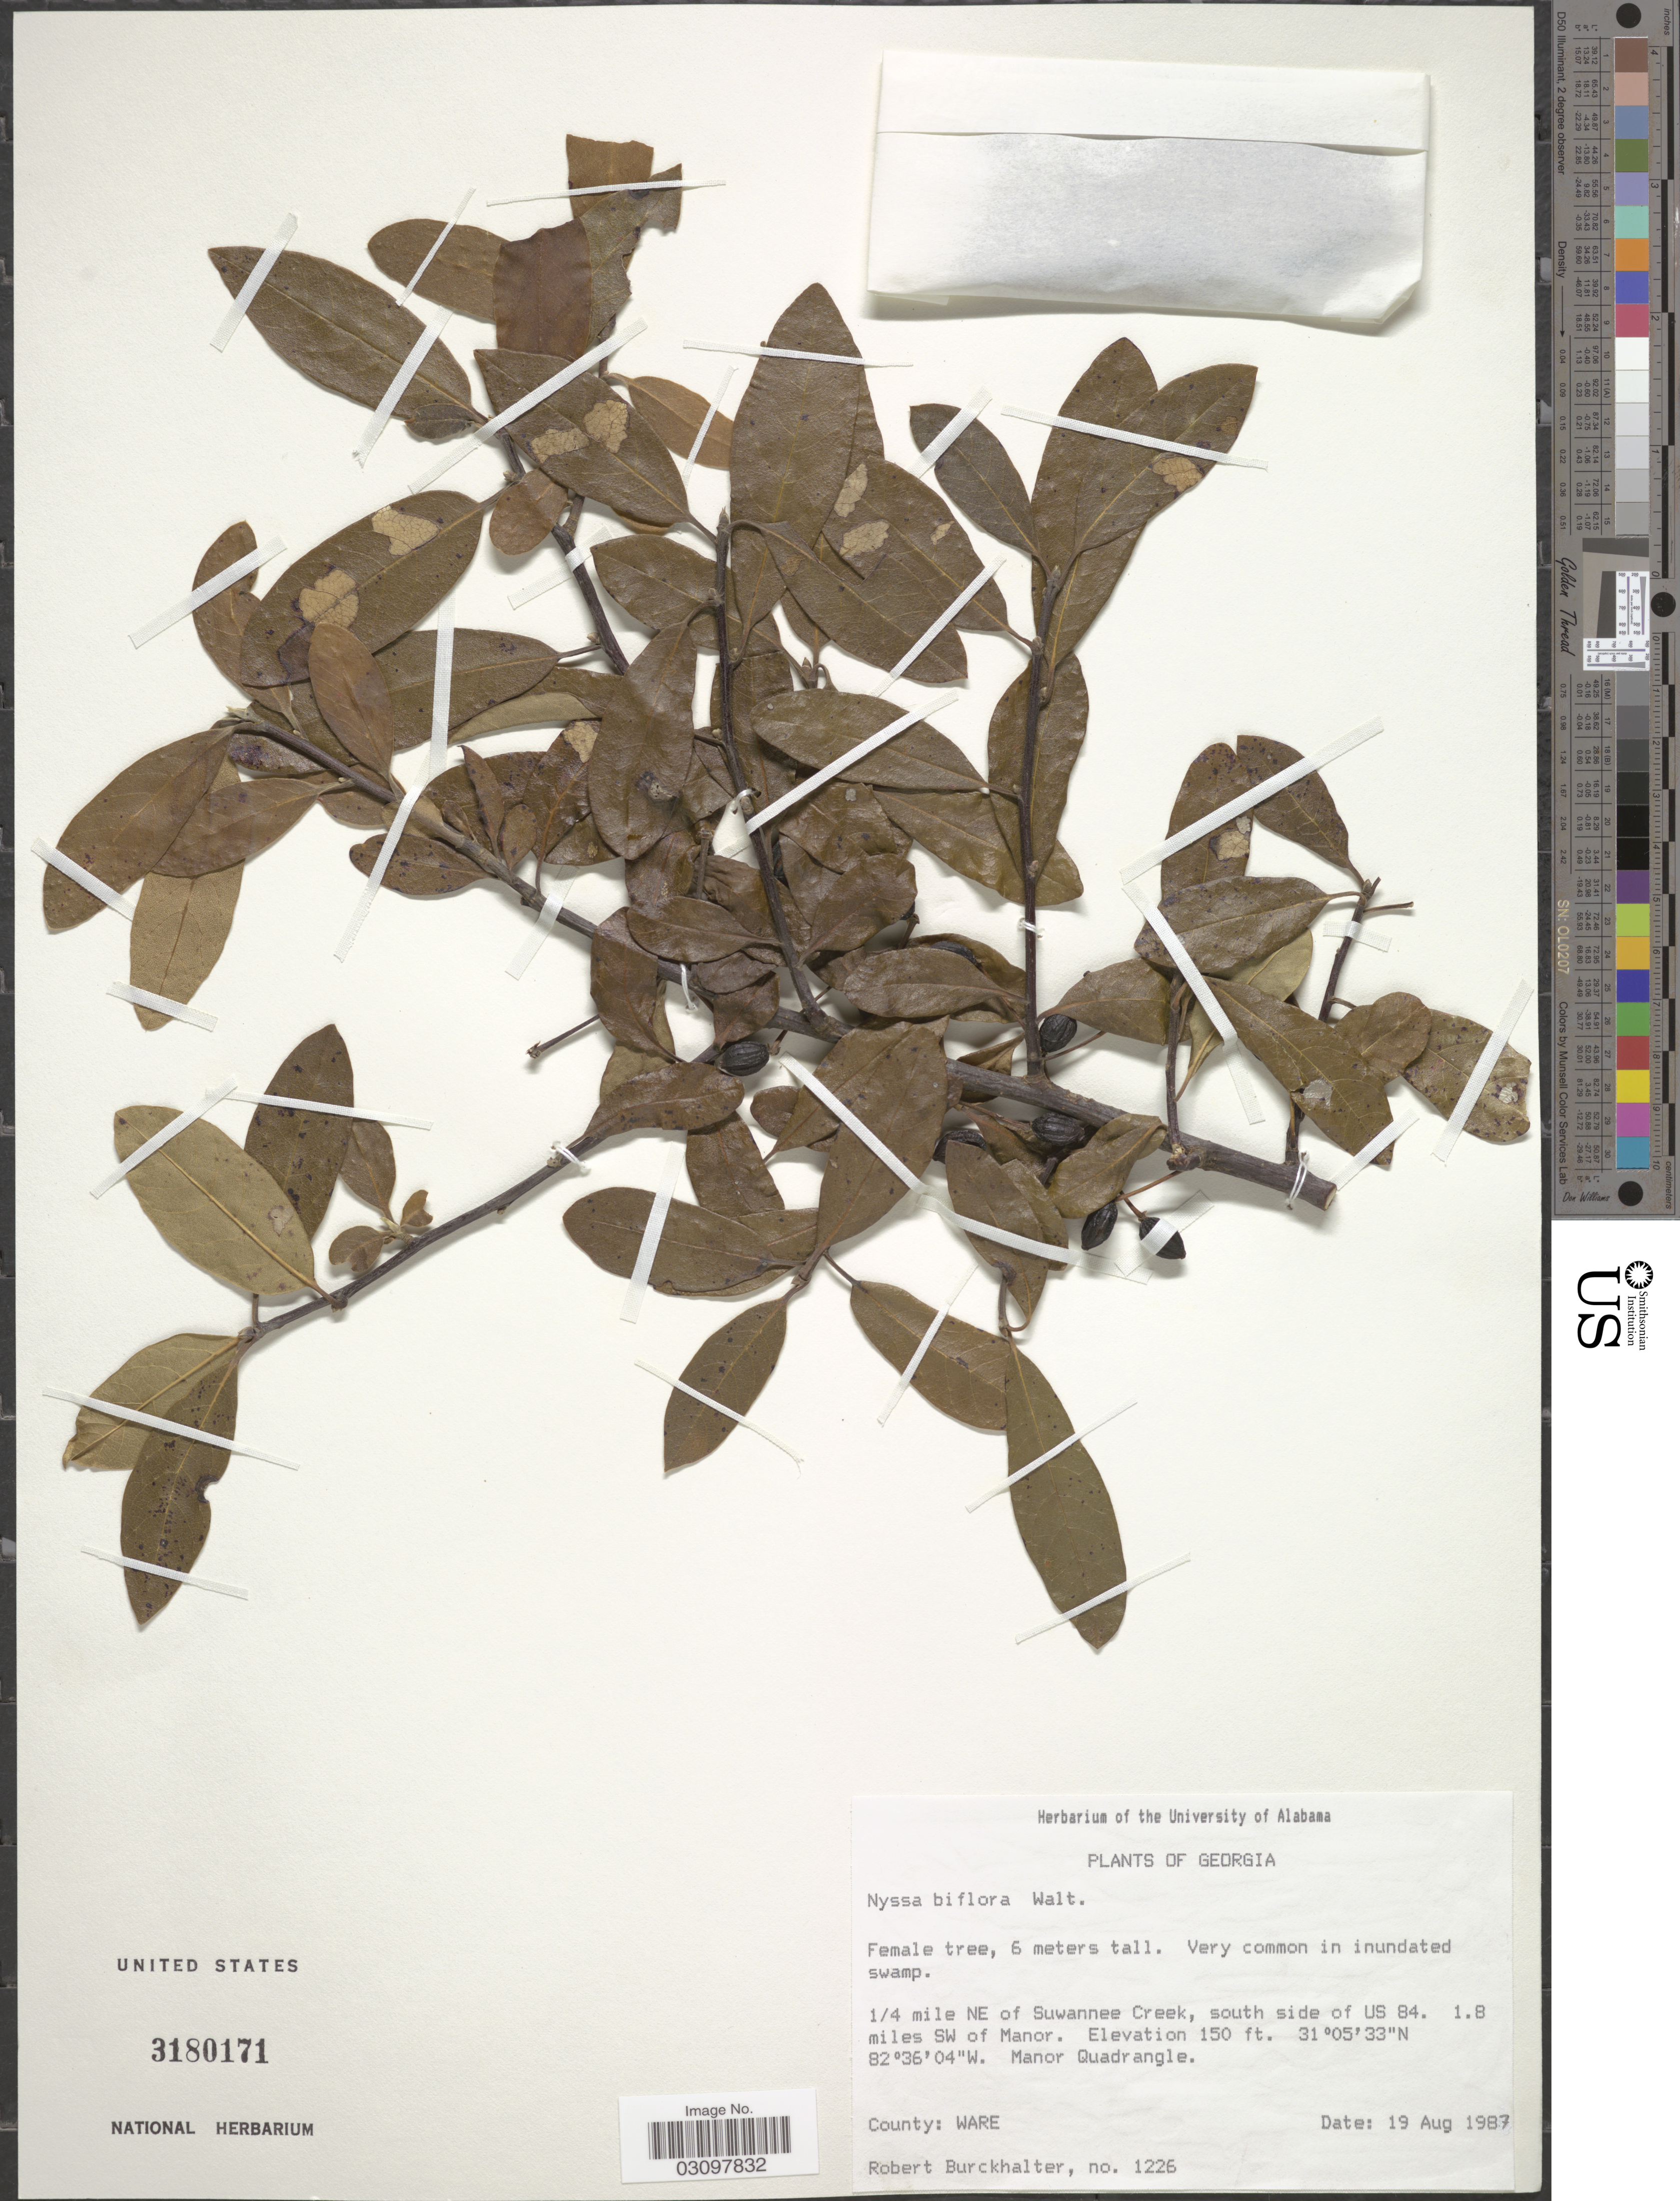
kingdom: Plantae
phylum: Tracheophyta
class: Magnoliopsida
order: Cornales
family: Nyssaceae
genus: Nyssa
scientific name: Nyssa biflora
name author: Walter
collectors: R. Burckhalter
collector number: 1226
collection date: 1987-08-19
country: United States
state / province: Georgia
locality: ¼ mile NE of Suwannee Creek, south side of US84. 1.8 miles SW of Manor. Manor Quadrangle. County Ware.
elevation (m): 46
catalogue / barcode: US 3180171